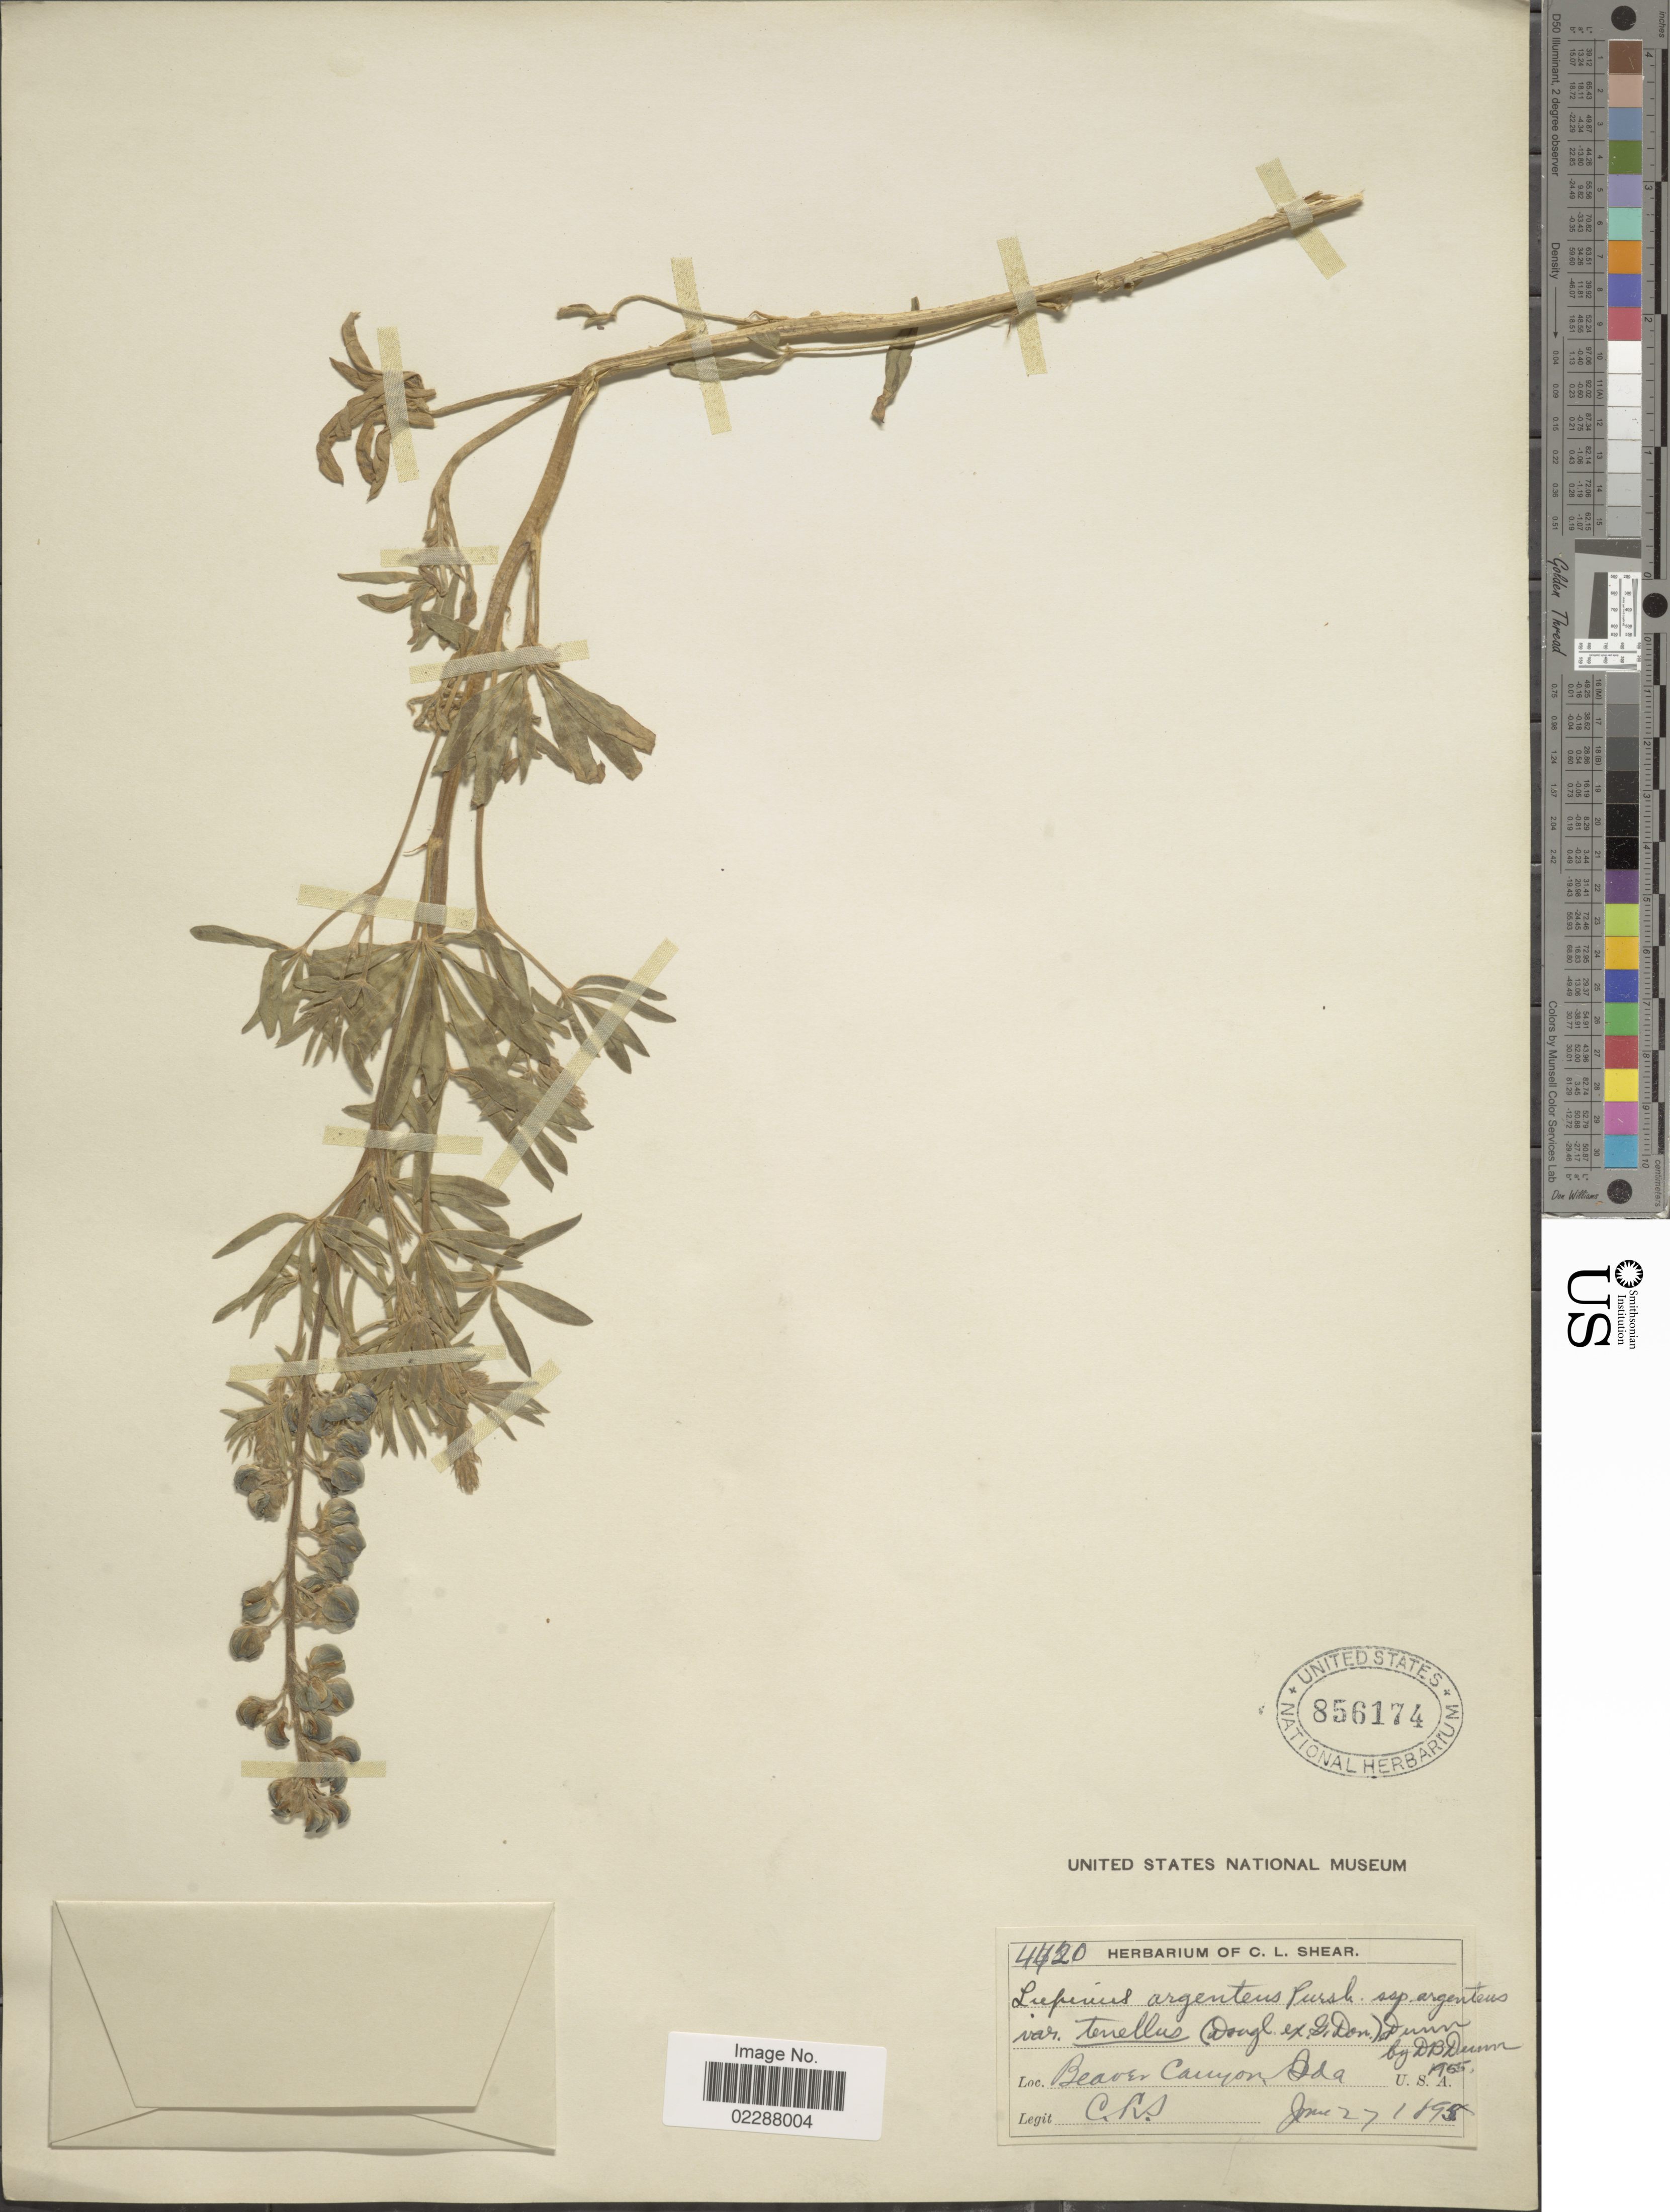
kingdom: Plantae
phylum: Tracheophyta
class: Magnoliopsida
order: Fabales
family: Fabaceae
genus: Lupinus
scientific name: Lupinus tenellus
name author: Douglas ex G. Don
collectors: C. L. Shear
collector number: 4420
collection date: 1895-06-27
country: United States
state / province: Idaho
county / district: Nez Perce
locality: Beaver Canyon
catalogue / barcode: US 856174